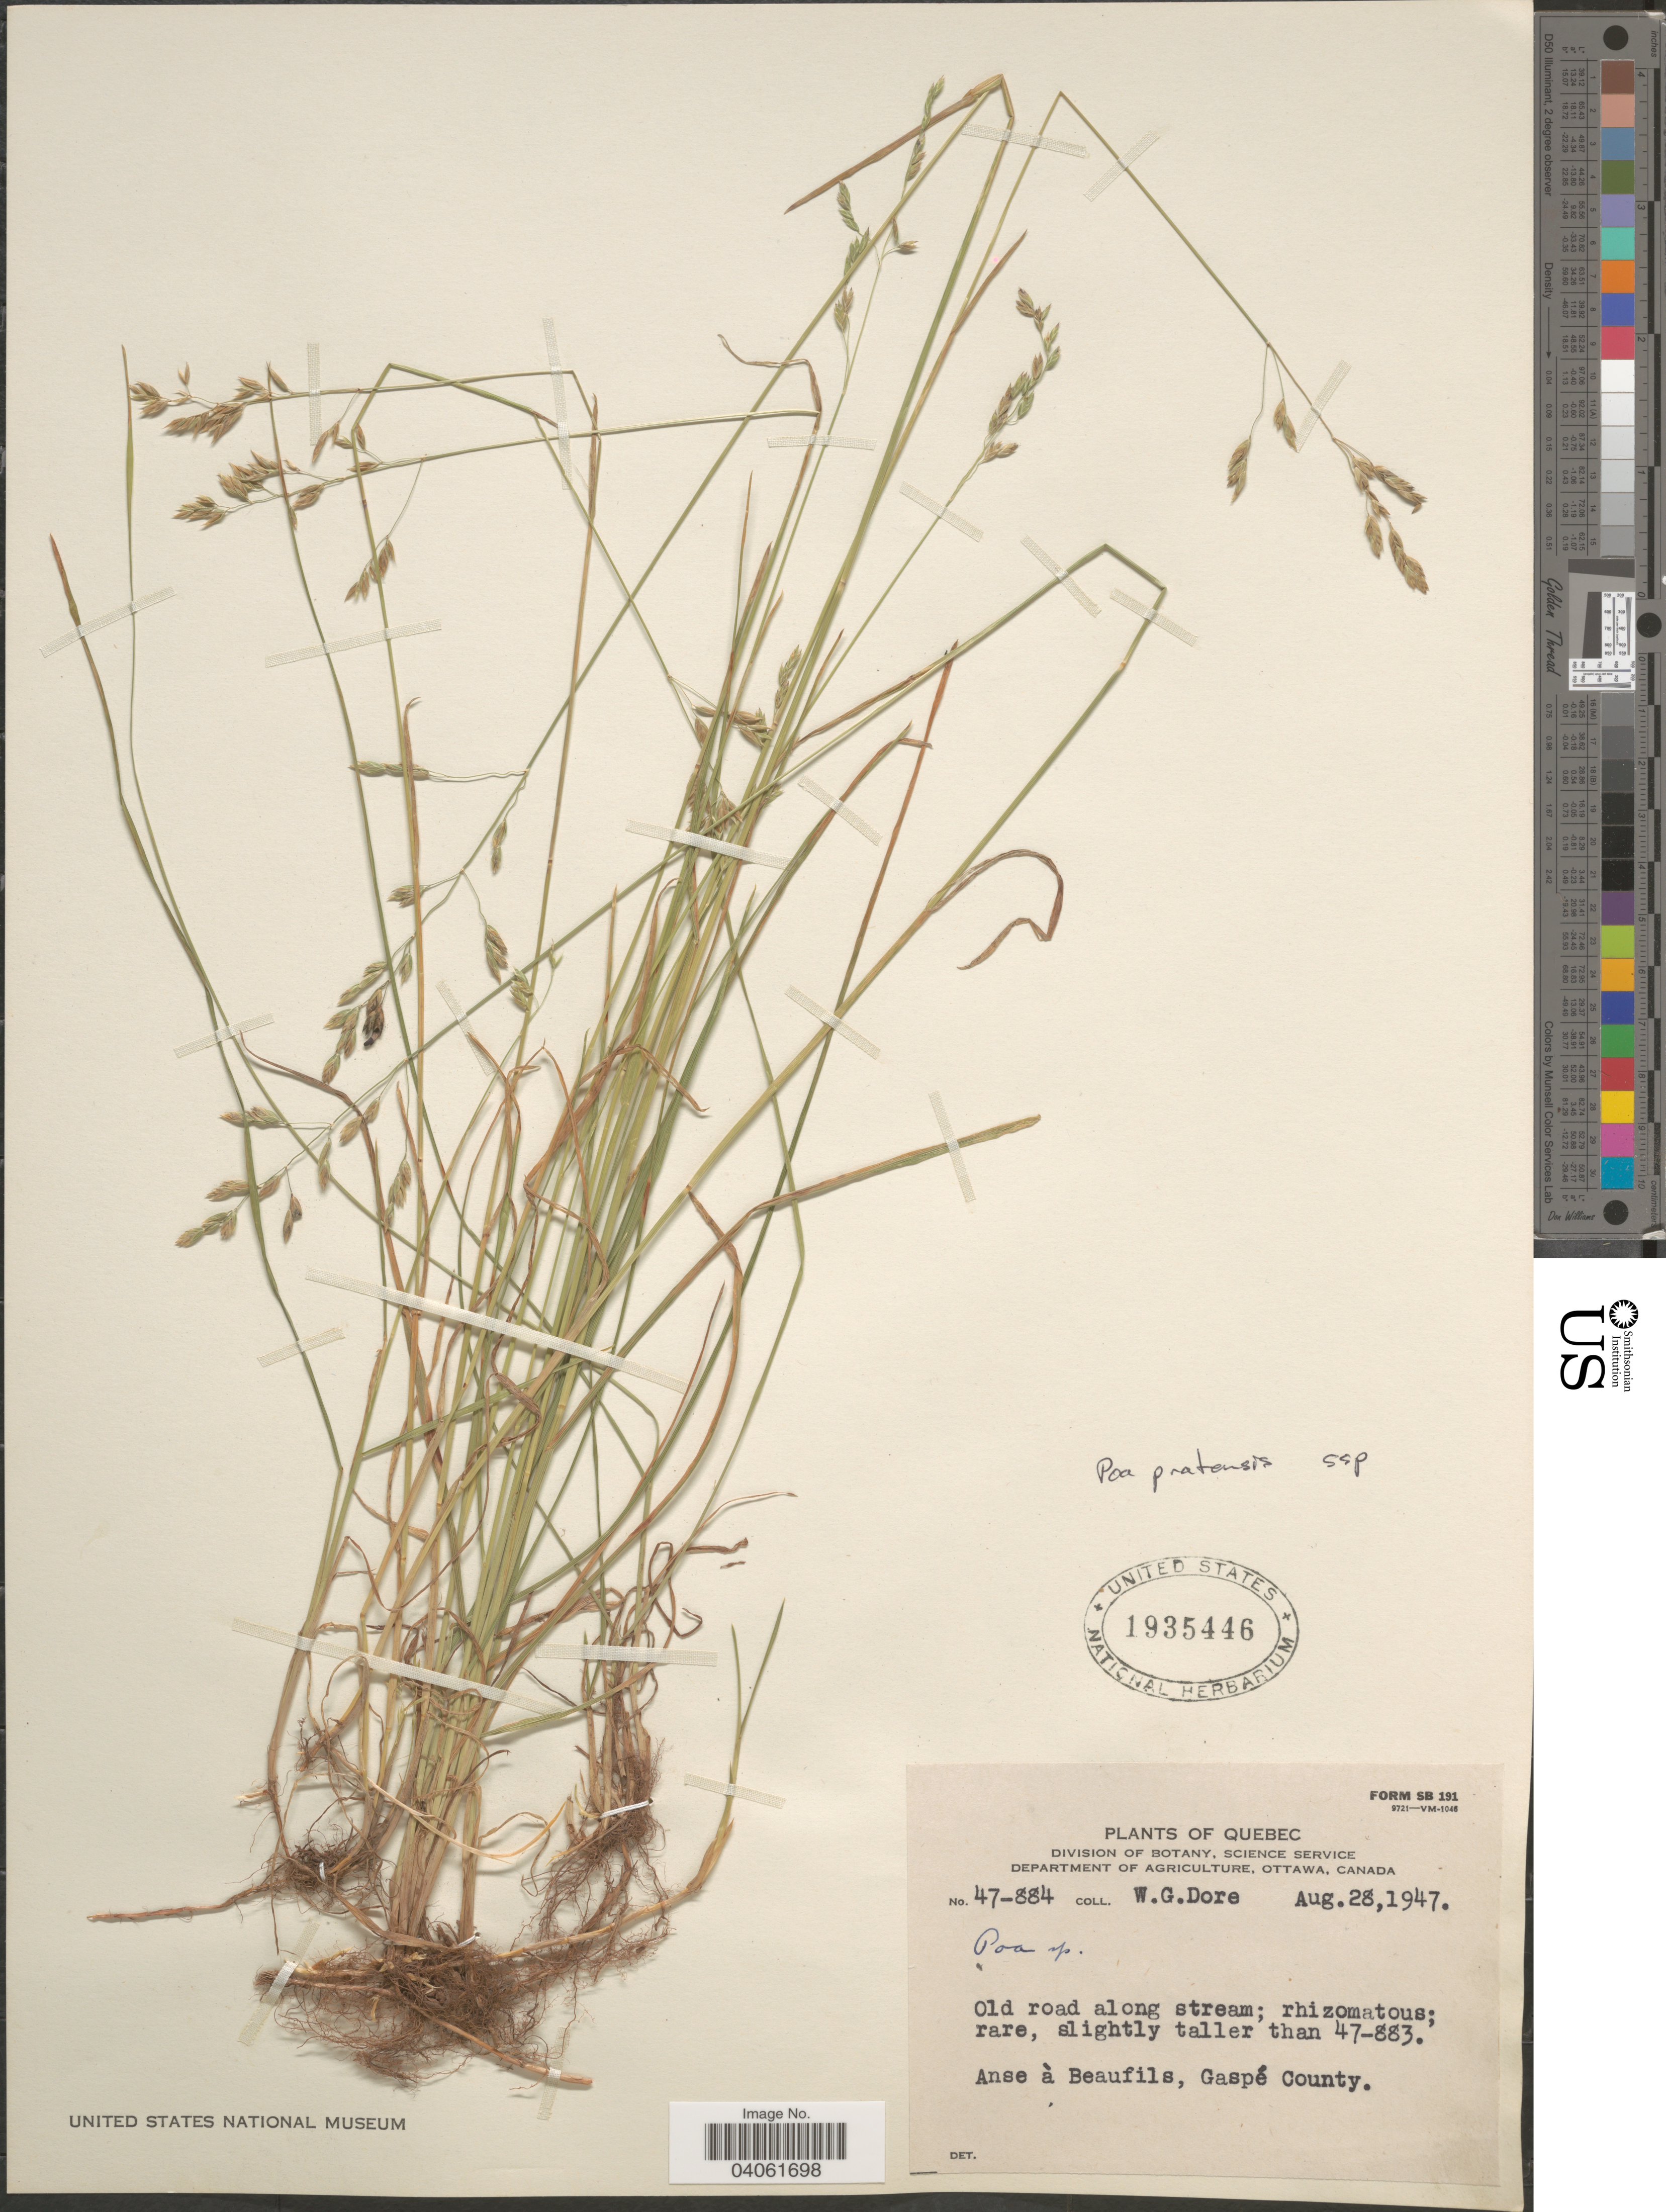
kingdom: Plantae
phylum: Tracheophyta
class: Liliopsida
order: Poales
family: Poaceae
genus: Poa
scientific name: Poa pratensis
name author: L.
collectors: W. Dore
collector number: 47-884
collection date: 1947-08-28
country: Canada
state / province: Quebec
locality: Anse à Beaufils, Gaspé County.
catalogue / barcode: US 1935446